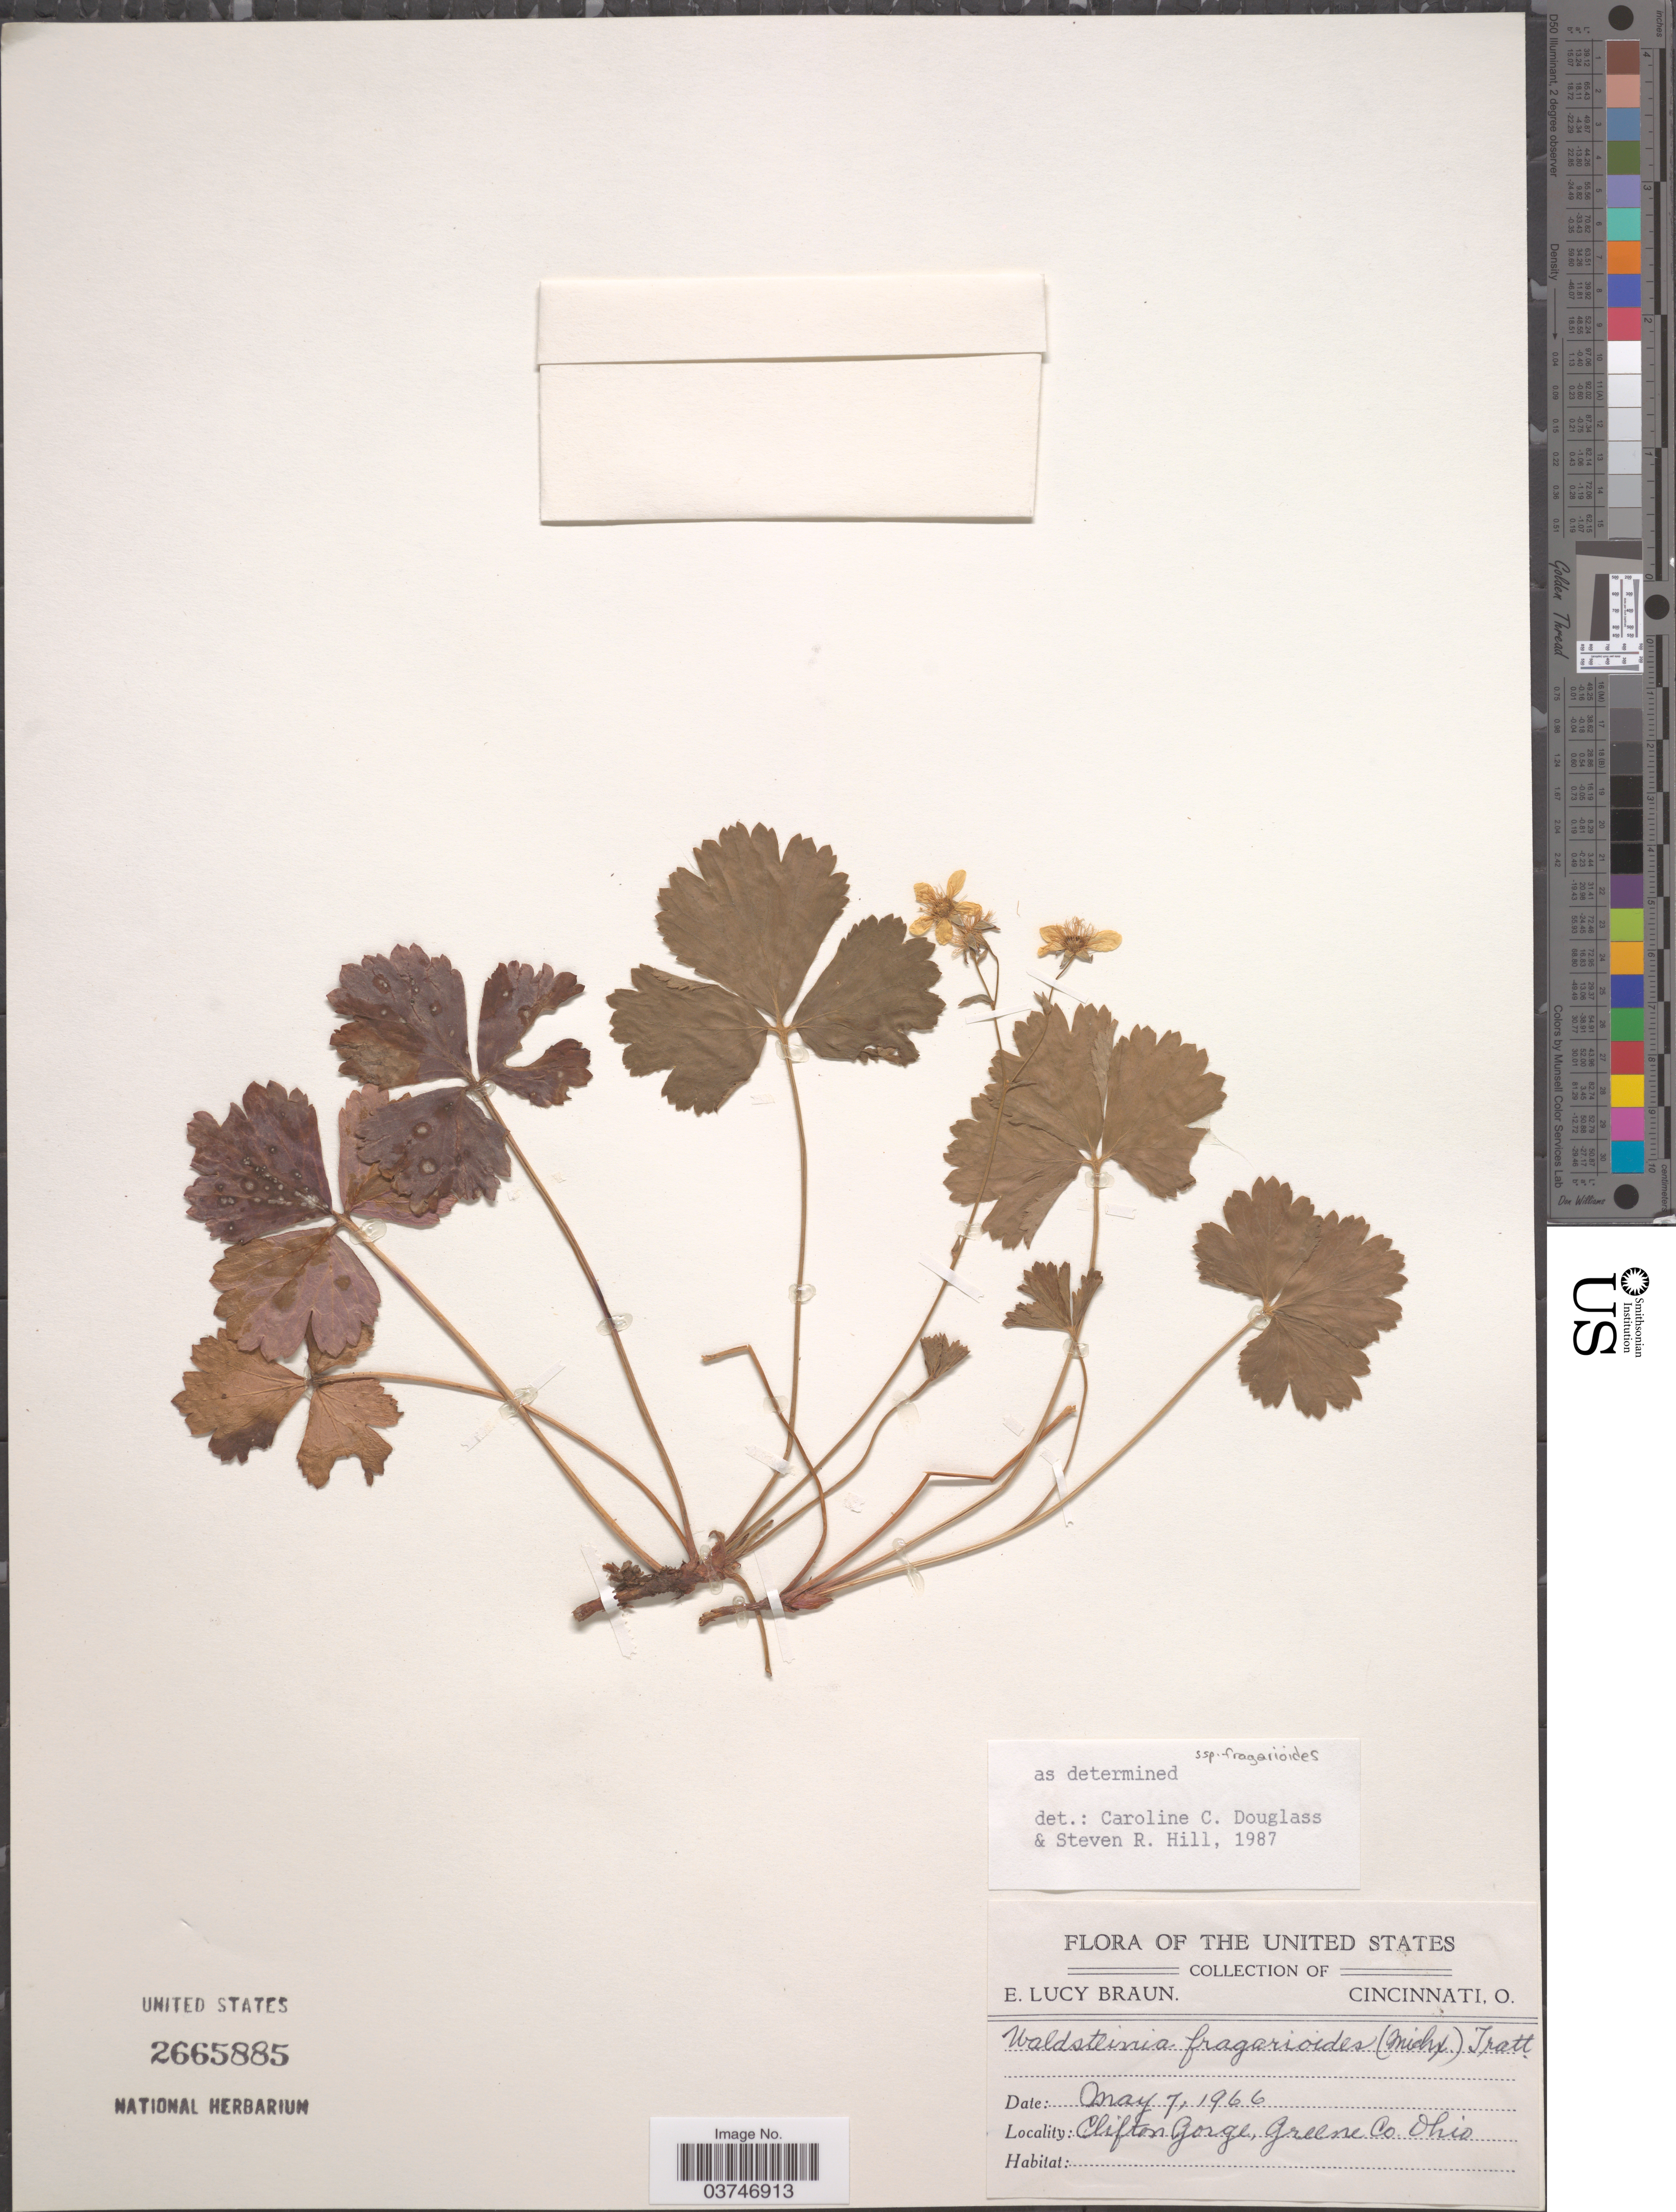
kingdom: Plantae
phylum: Tracheophyta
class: Magnoliopsida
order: Rosales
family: Rosaceae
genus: Waldsteinia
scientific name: Waldsteinia fragarioides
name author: (Michx.) Tratt.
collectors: E. L. Braun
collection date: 1966-05-07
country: United States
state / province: Ohio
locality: Clifton Gorge, Greene Co.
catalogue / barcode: US 2665885